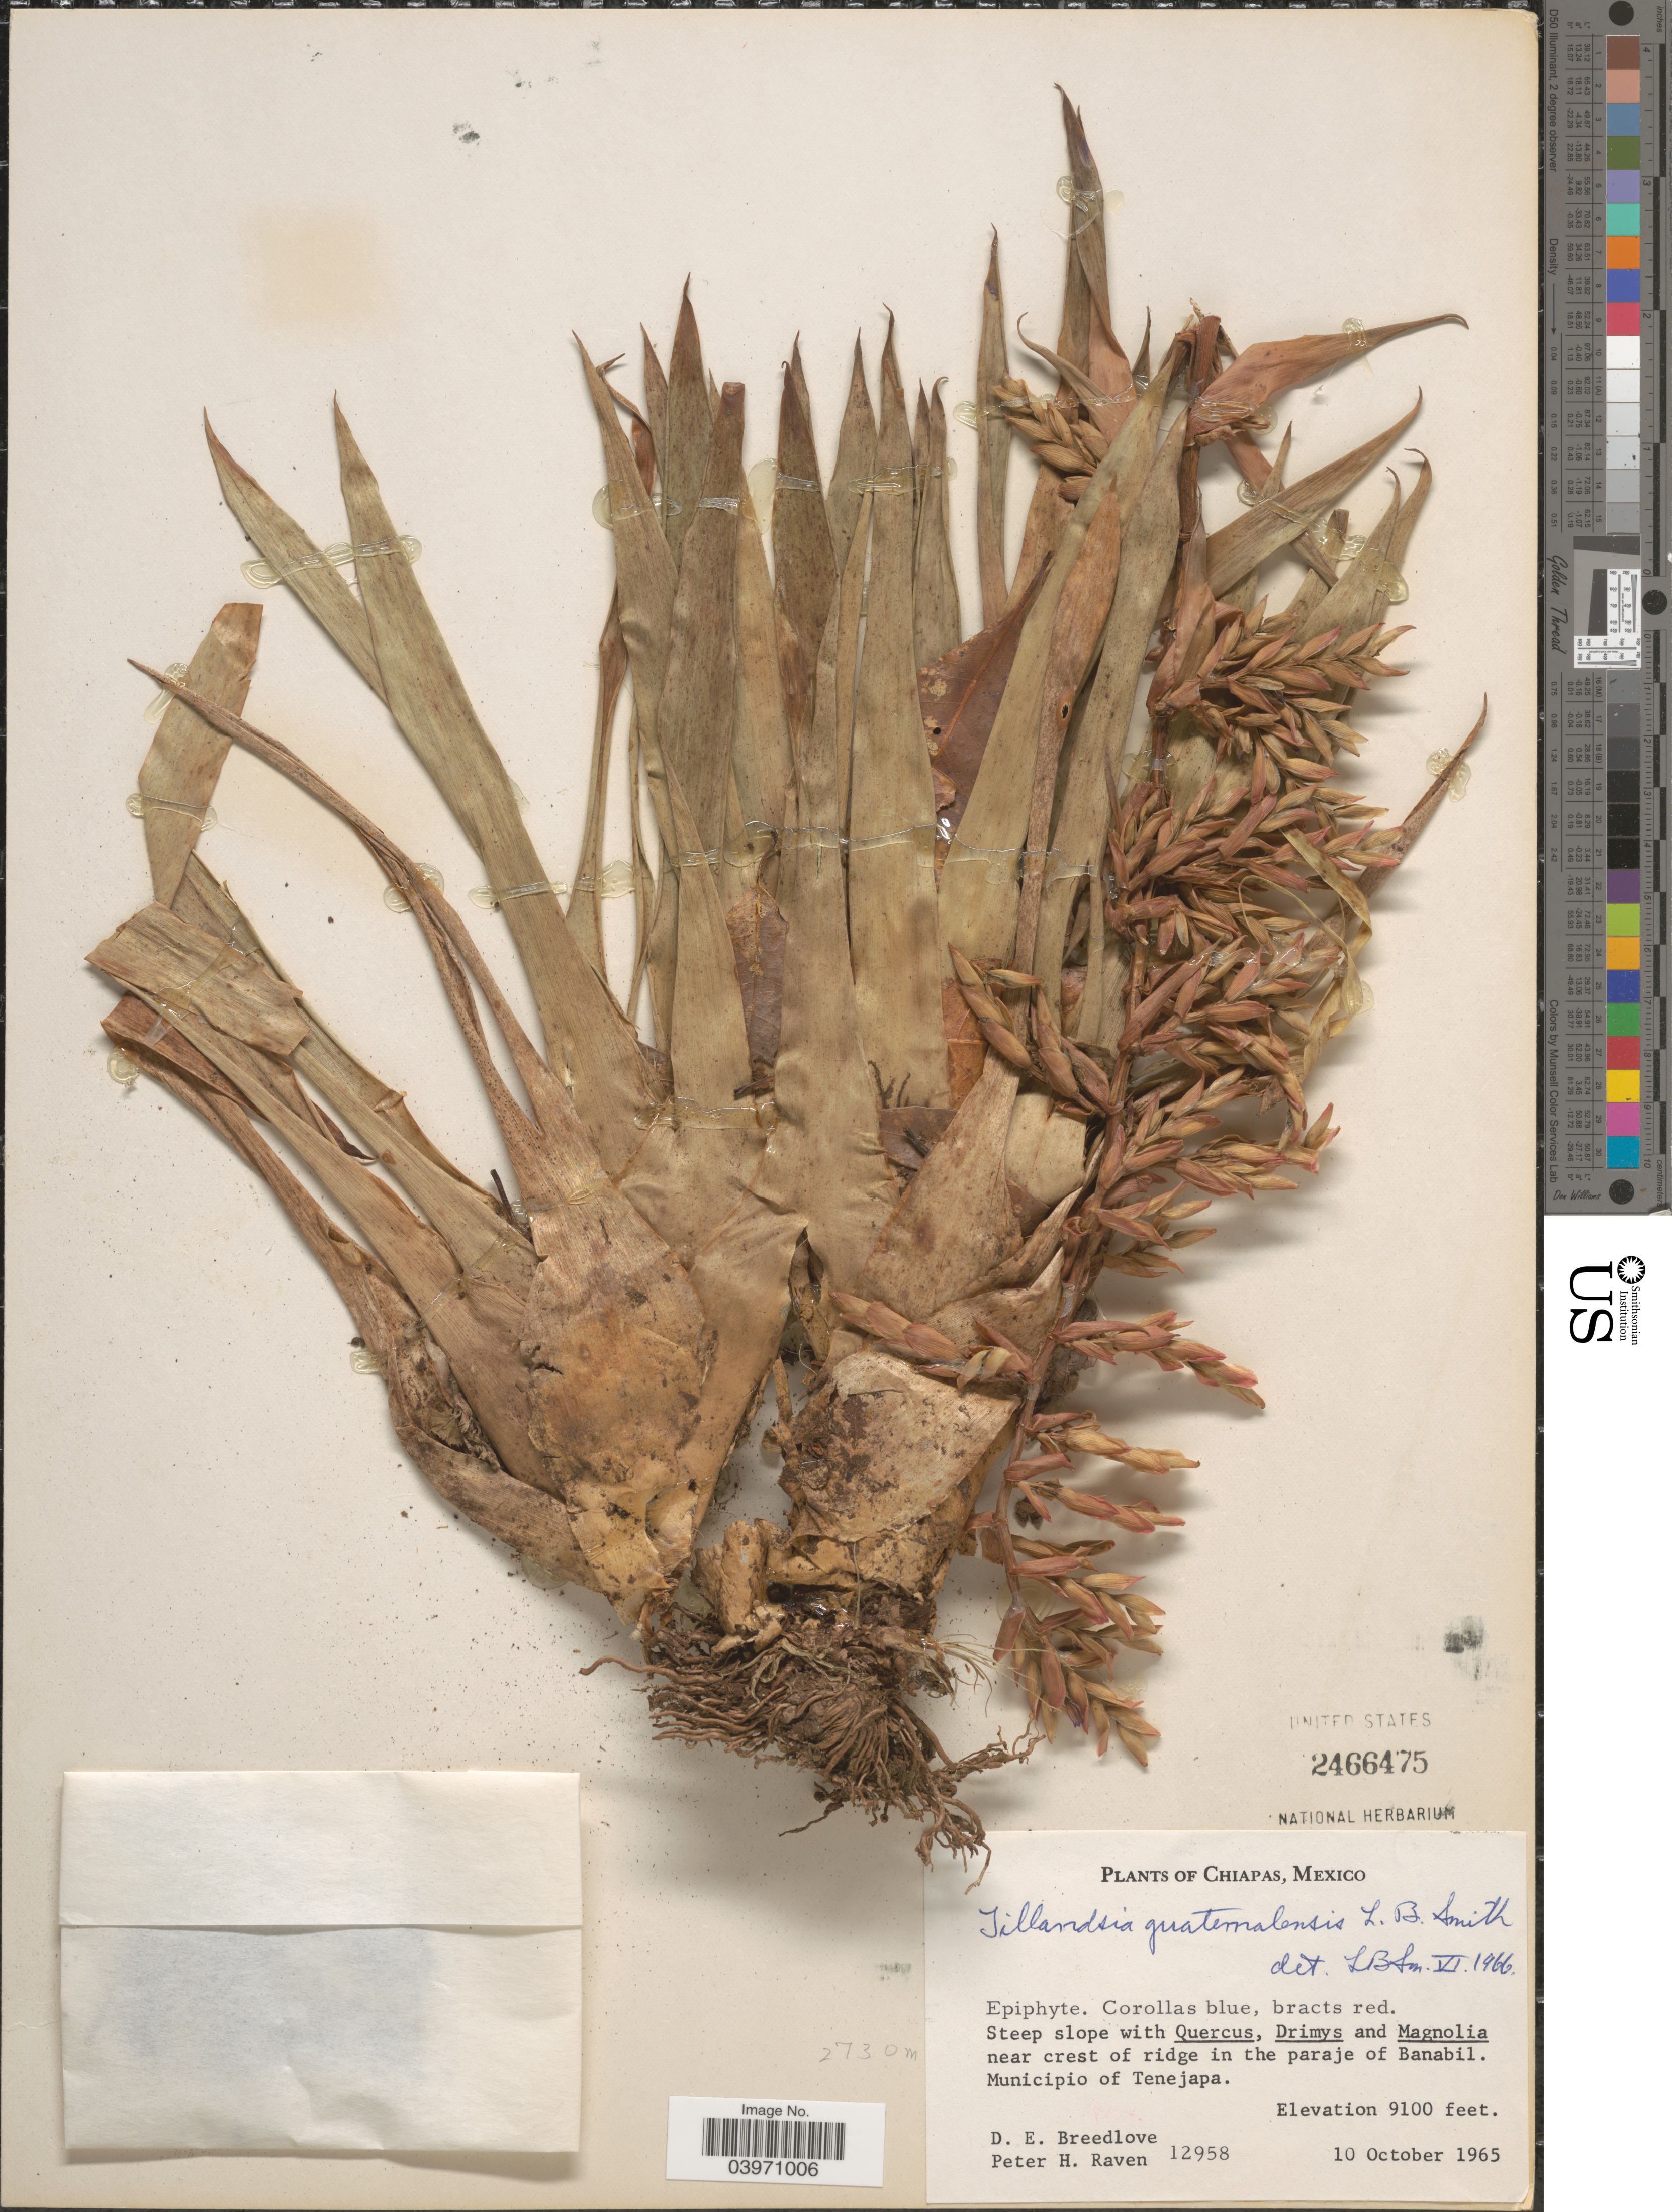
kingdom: Plantae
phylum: Tracheophyta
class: Liliopsida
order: Poales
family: Bromeliaceae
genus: Tillandsia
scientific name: Tillandsia guatemalensis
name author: L.B. Sm.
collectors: D. E. Breedlove & P. Raven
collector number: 12958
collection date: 1965-10-10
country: Mexico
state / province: Chiapas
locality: Near crest of ridge in the paraje of Banabil. Municipio of Tenejapa.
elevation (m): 2774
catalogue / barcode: US 2466475